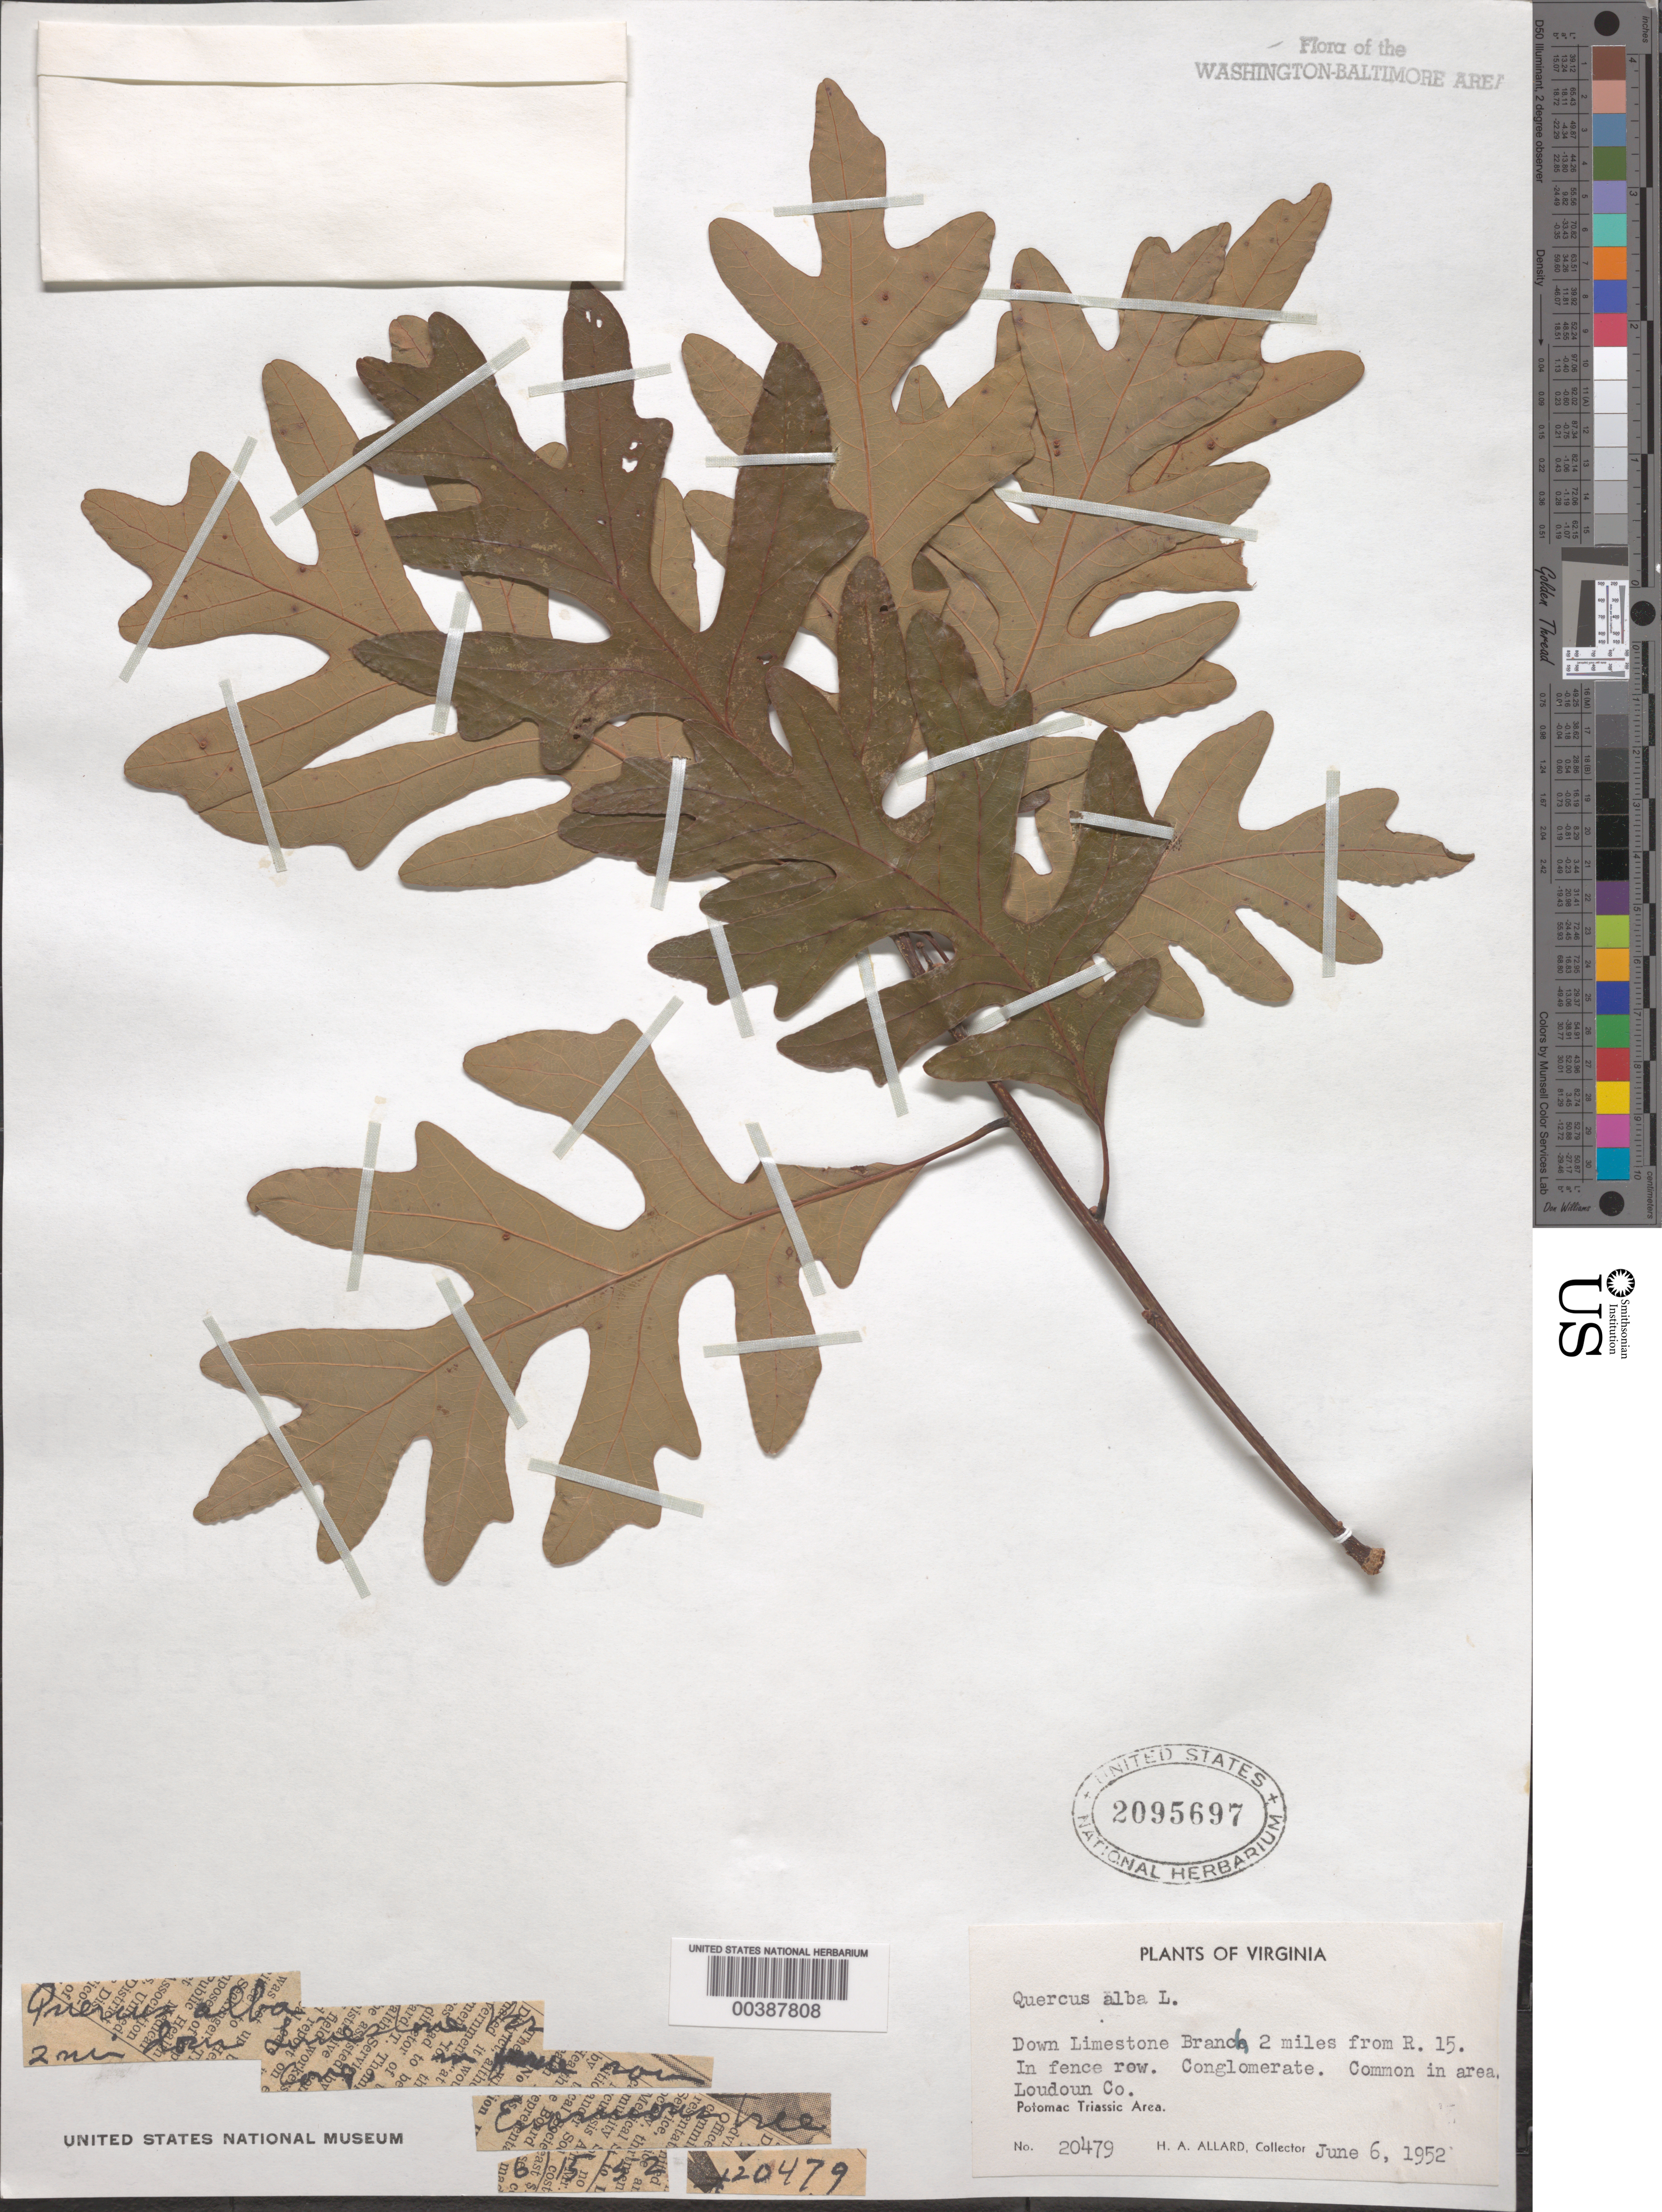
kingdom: Plantae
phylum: Tracheophyta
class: Magnoliopsida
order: Fagales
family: Fagaceae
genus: Quercus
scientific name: Quercus alba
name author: L.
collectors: H. A. Allard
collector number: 20479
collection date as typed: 06 Jun 1952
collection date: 1952-06-06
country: United States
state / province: Virginia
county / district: Loudoun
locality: Downstream from Route 15 on Limestone Branch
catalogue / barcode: US 2095697